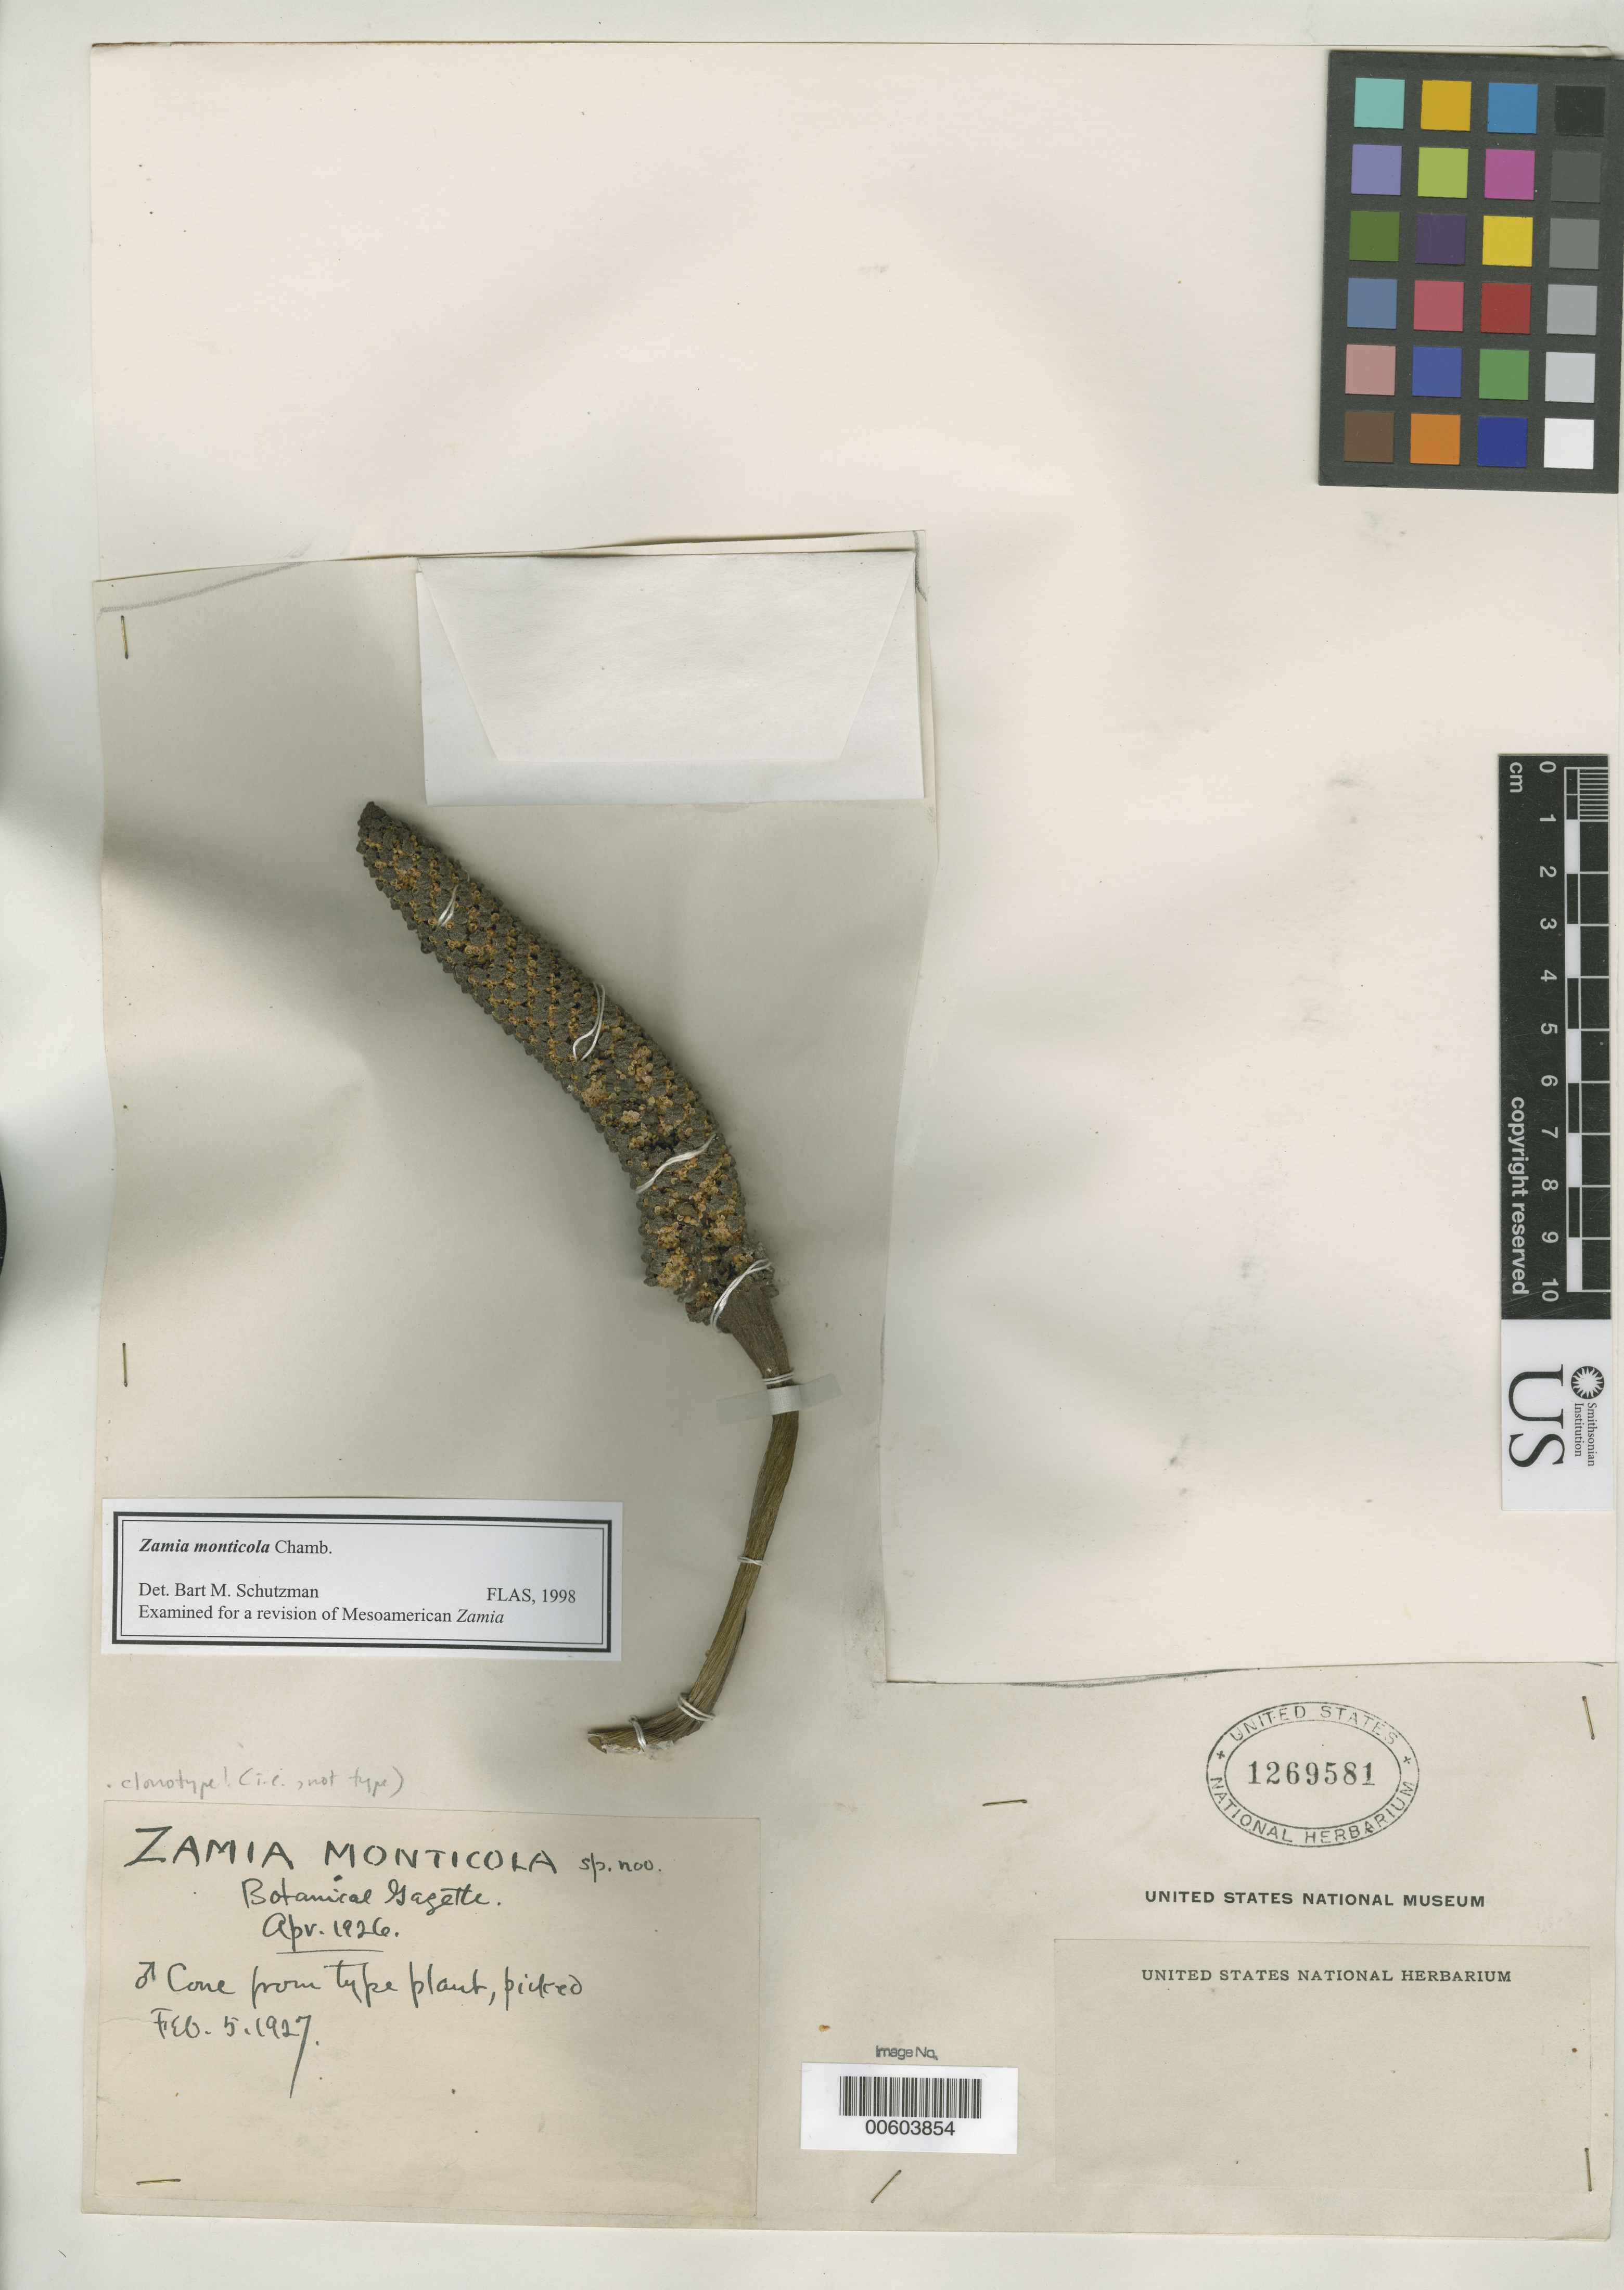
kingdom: Plantae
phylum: Tracheophyta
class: Cycadopsida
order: Cycadales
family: Zamiaceae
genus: Zamia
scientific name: Zamia monticola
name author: Chamberlain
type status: Isotype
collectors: C. Chamberlain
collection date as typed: Sep 1906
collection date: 1906-09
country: Mexico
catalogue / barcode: US 1269581